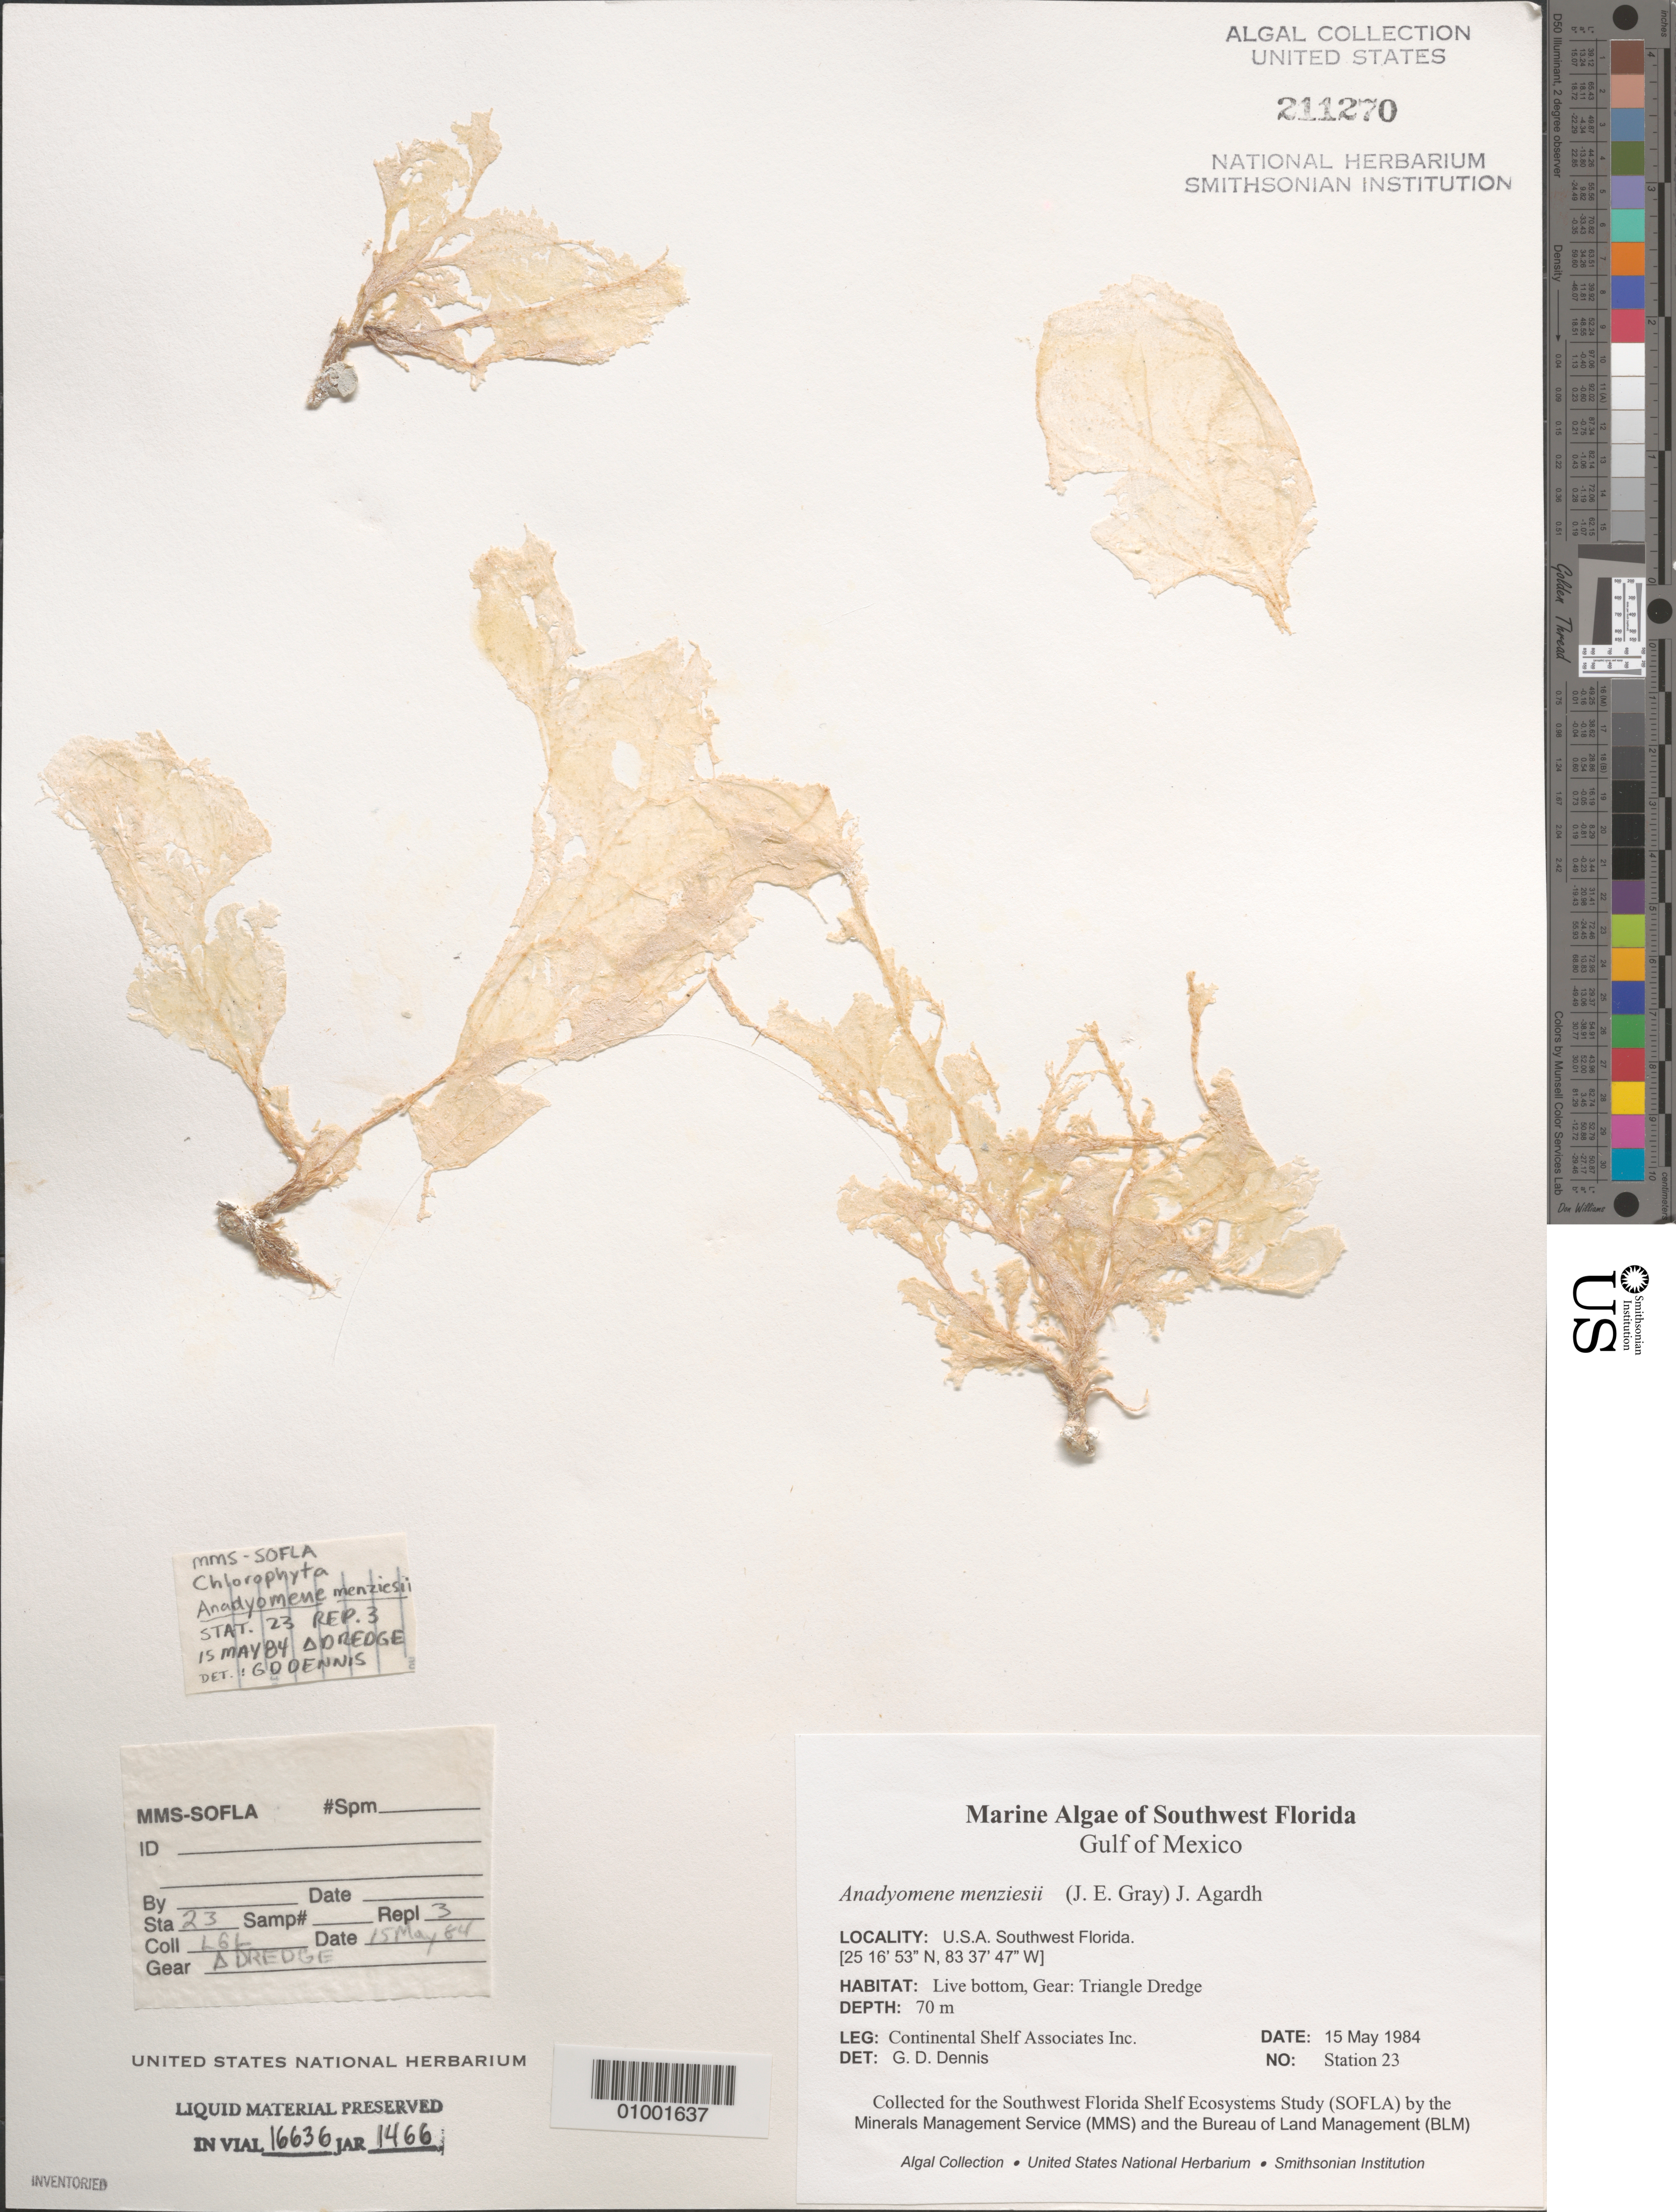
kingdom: Plantae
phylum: Chlorophyta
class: Ulvophyceae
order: Cladophorales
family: Anadyomenaceae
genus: Anadyomene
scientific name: Anadyomene menziesii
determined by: Dennis, G. D.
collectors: Continental Shelf Associates Inc.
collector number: Station 23 Rep 3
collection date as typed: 15 May 1984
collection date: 1984-05-15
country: United States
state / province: Florida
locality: Gulf of Mexico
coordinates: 25 16'53"N, 83 37'47"W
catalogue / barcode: US 211270